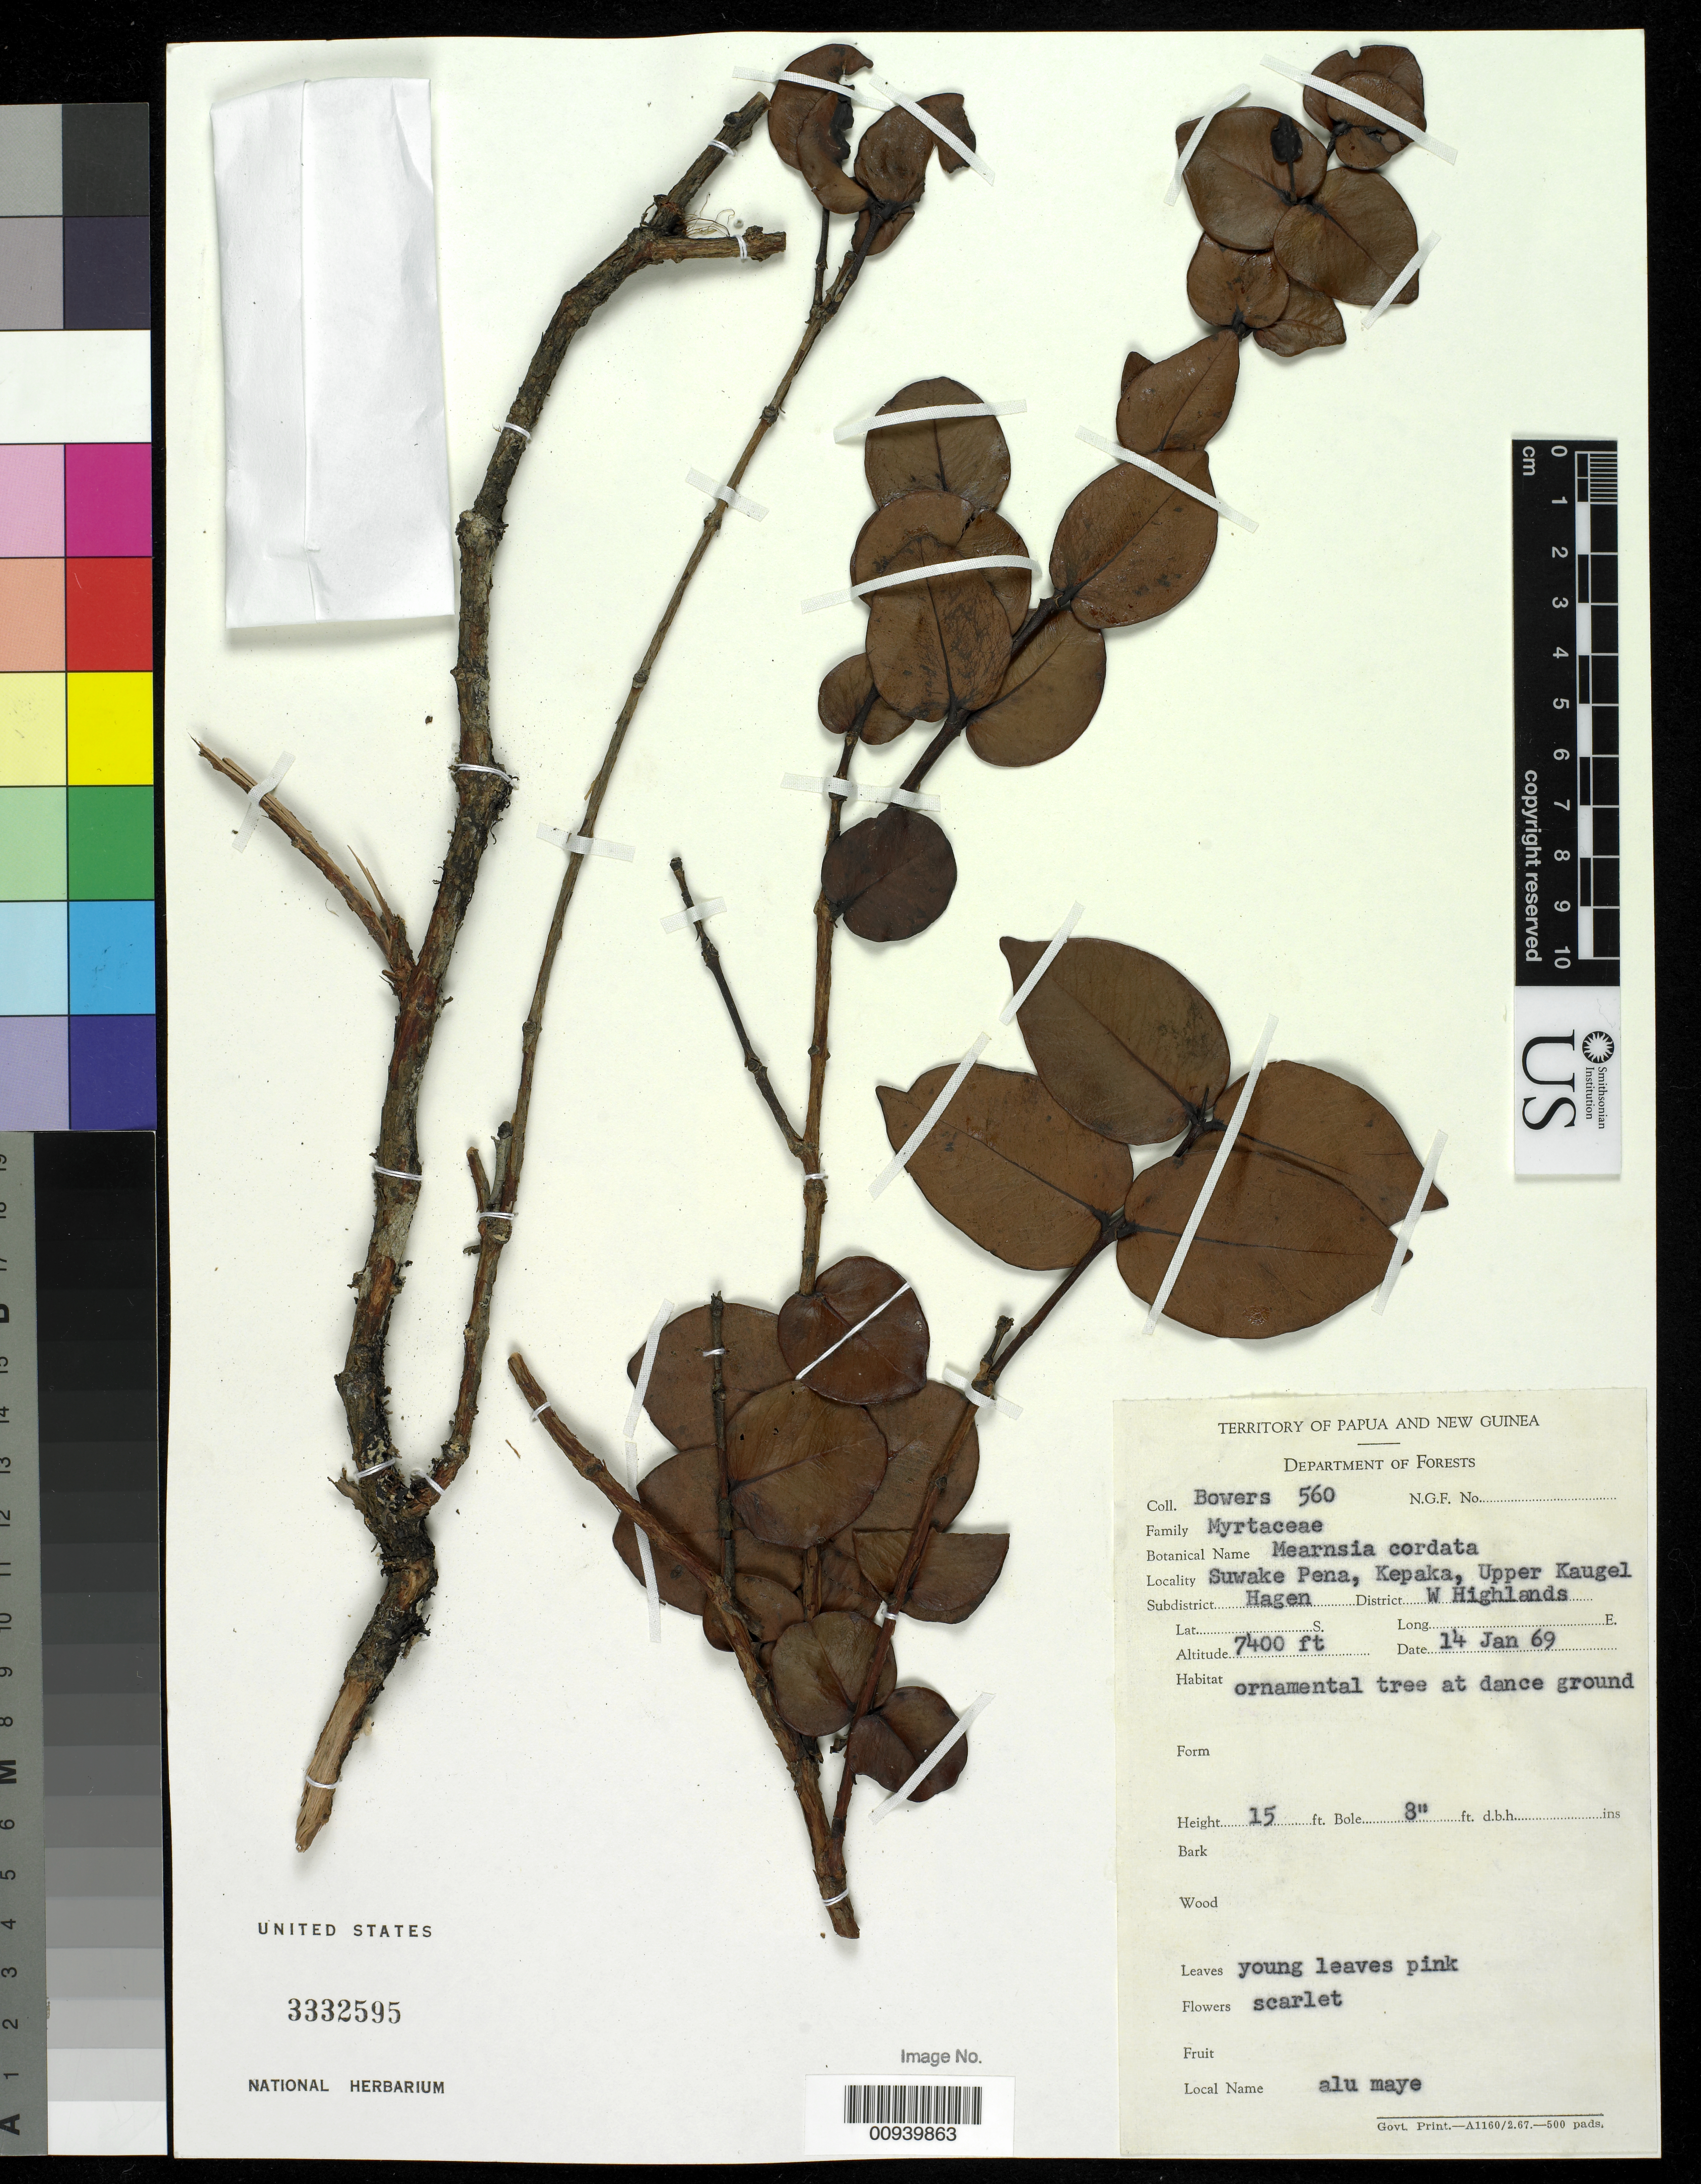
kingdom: Plantae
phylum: Tracheophyta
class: Magnoliopsida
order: Myrtales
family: Myrtaceae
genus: Metrosideros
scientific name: Metrosideros cordata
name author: (C.T. White & W.D. Francis) Dawson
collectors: N. Bowers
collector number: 560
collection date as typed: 14 Jan 1969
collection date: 1969-01-14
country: Papua New Guinea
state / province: Western Highlands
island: New Guinea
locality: Suwake Pena, Kepaka, Upper Kaugel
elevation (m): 2256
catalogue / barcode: US 3332595